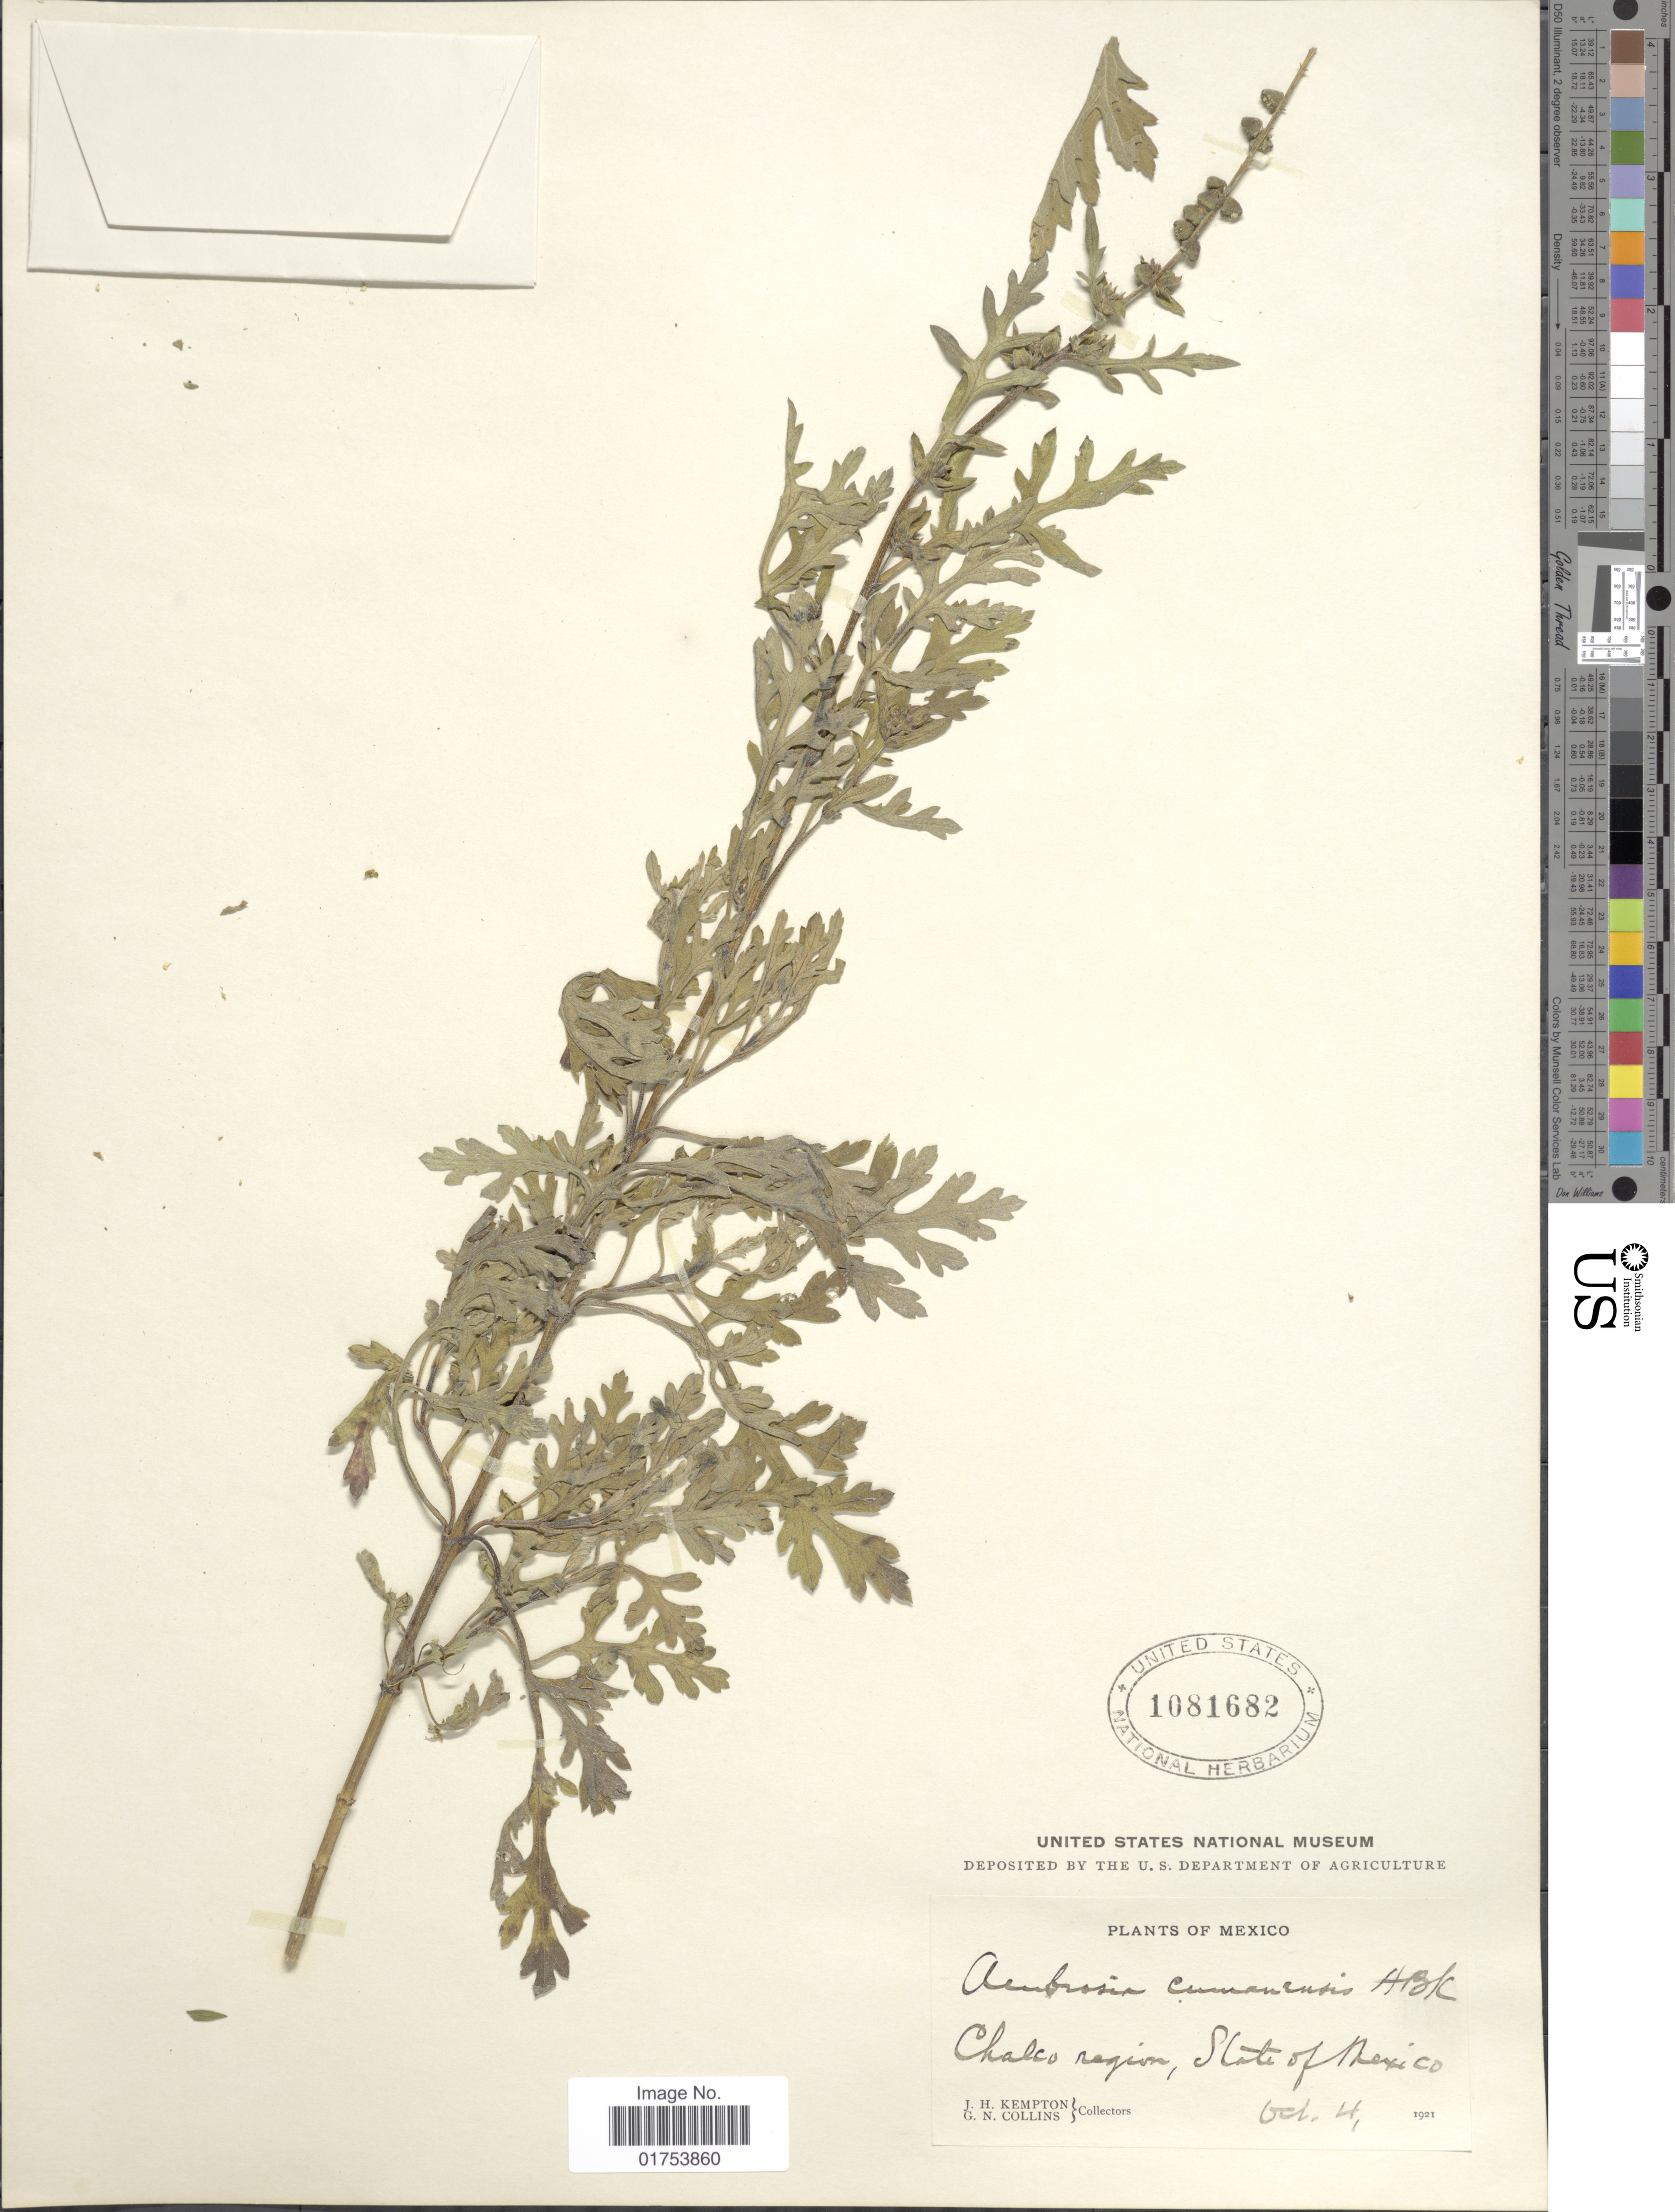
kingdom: Plantae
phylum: Tracheophyta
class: Magnoliopsida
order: Asterales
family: Asteraceae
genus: Ambrosia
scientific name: Ambrosia cumanensis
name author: Kunth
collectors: J. H. Kempton & G. Collins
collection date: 1921-10-04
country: Mexico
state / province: México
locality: Chalco region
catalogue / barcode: US 1081682